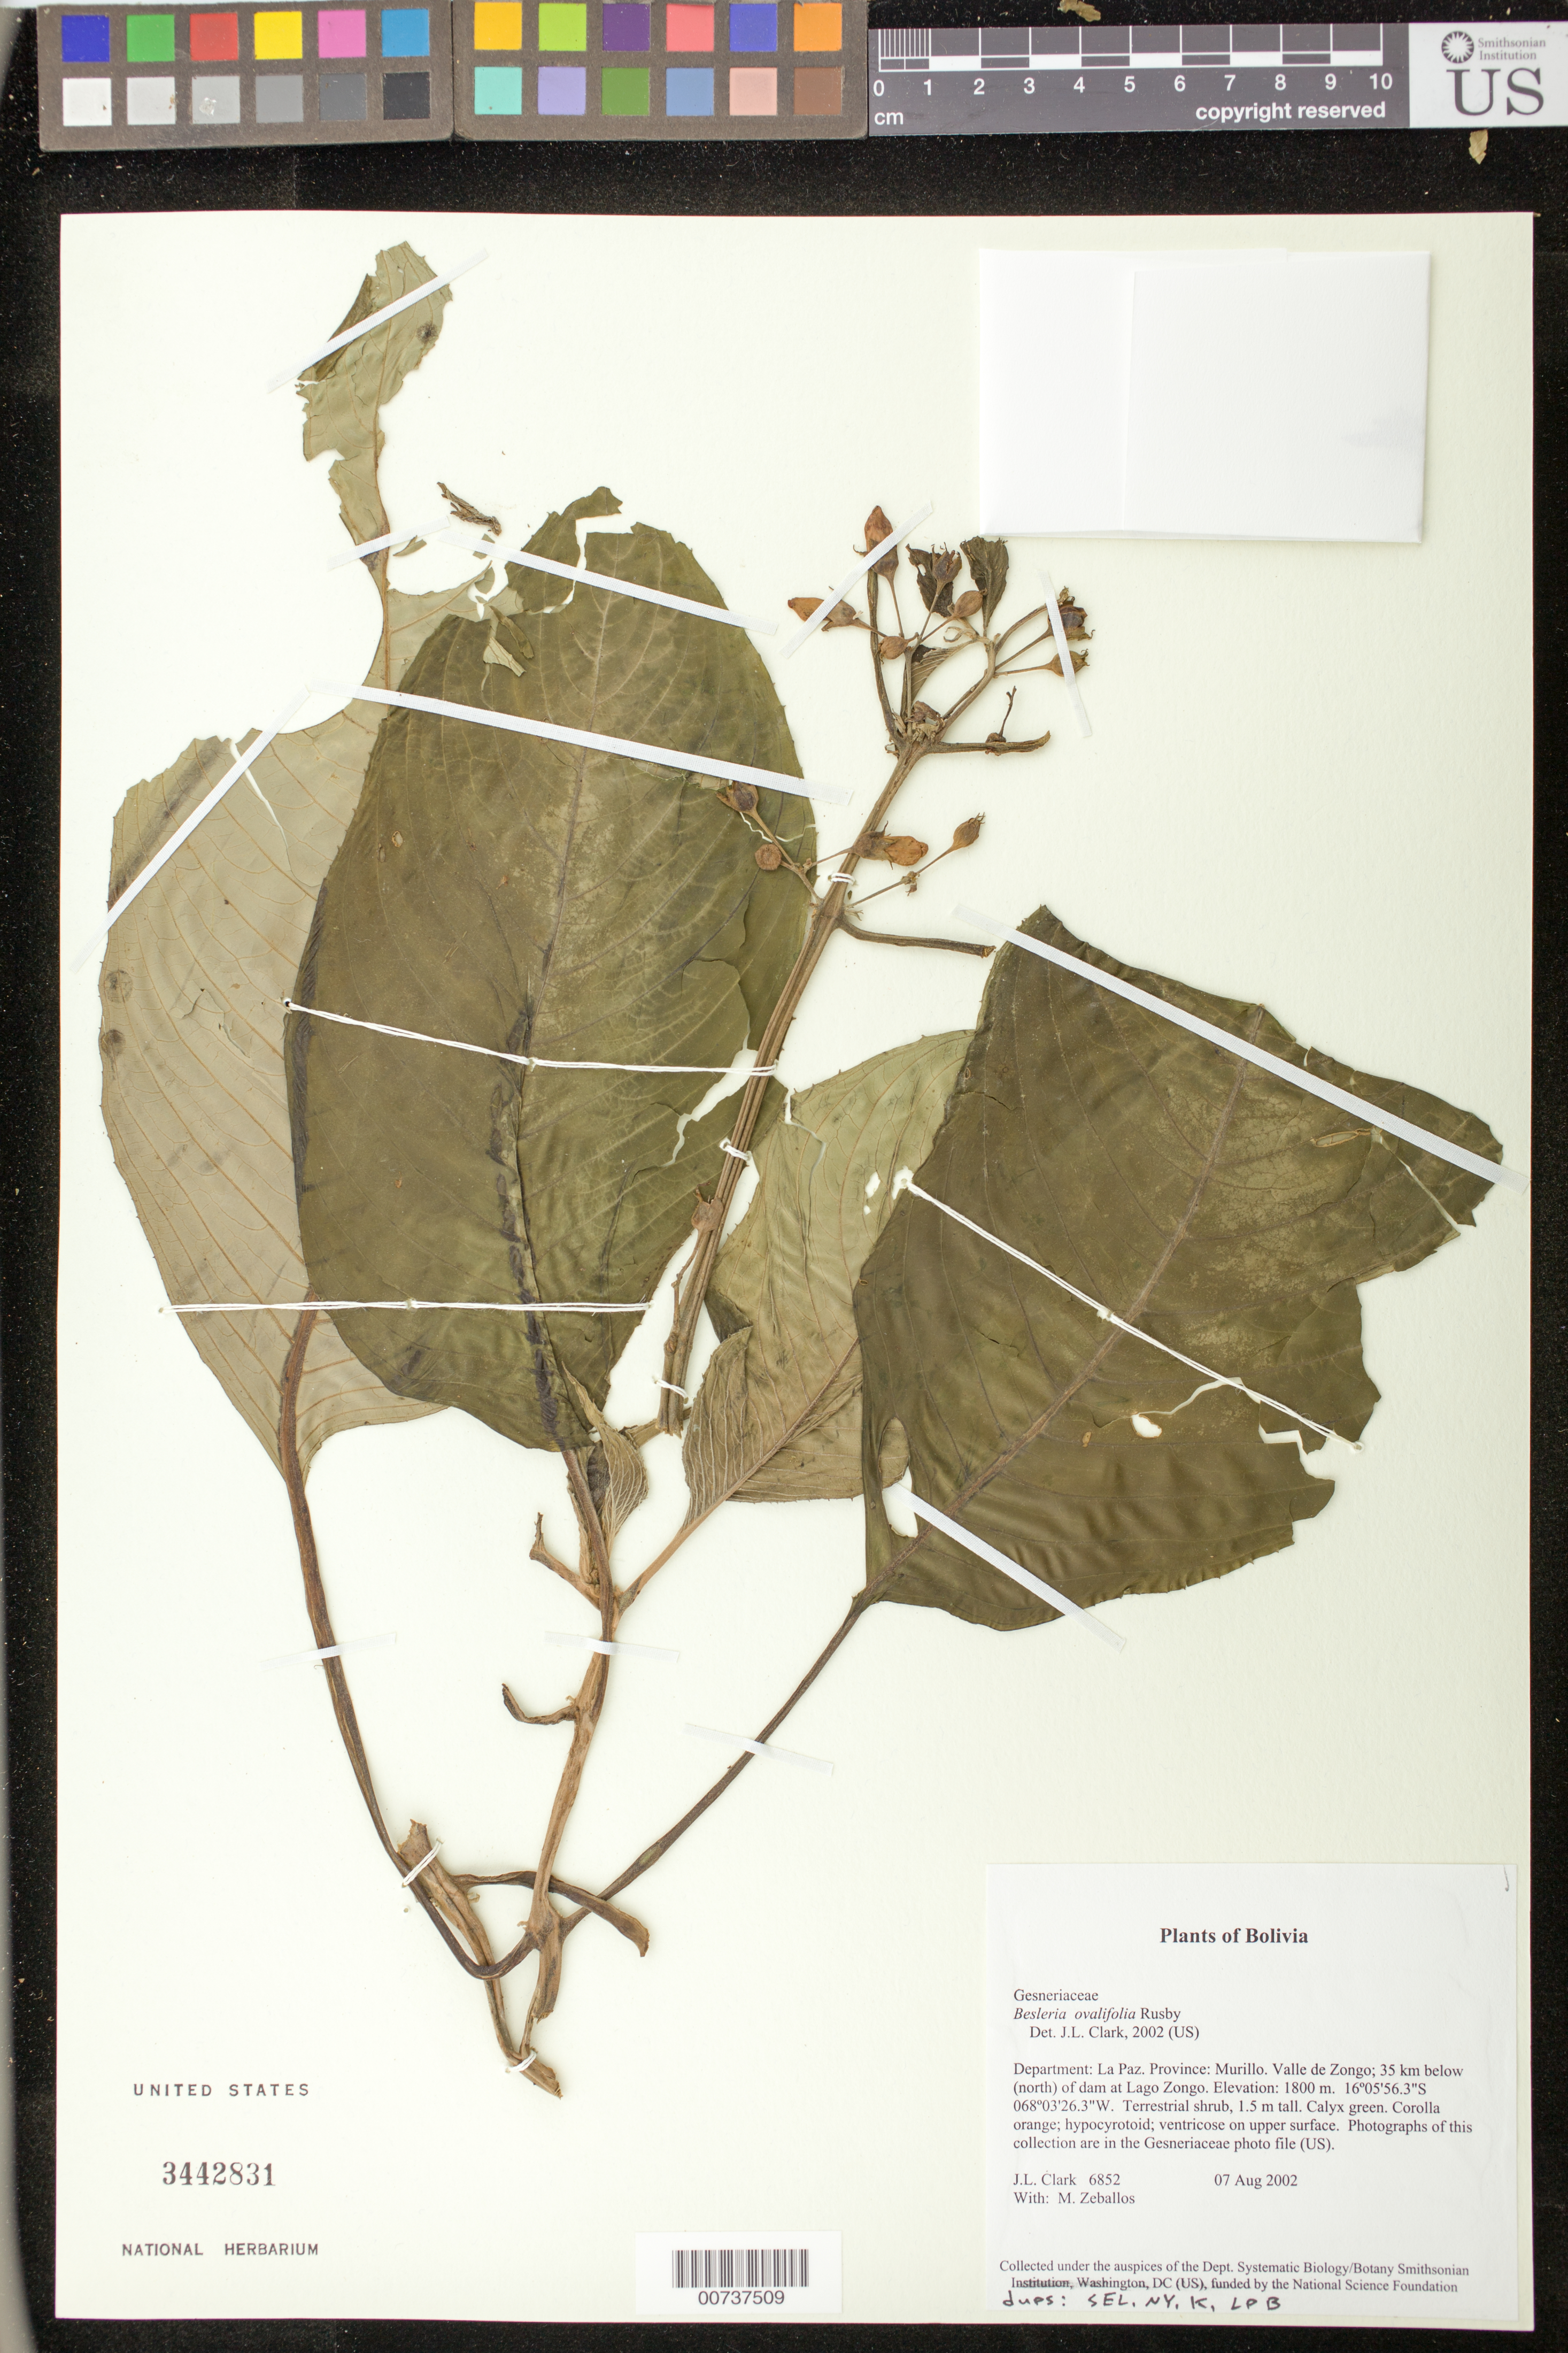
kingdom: Plantae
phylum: Tracheophyta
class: Magnoliopsida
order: Lamiales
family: Gesneriaceae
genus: Besleria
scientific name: Besleria ovalifolia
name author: Rusby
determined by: Clark, J. L., (SEL), The Marie Selby Botanical Garden (UNITED STATES)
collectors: J. L. Clark & M. Zeballos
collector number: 6852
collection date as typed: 07 Aug 2002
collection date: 2002-08-07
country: Bolivia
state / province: La Paz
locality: Murillo, Valle de Zongo; 35 km below (north) of dam at Lago Zongo.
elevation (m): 1800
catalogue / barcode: US 3442831